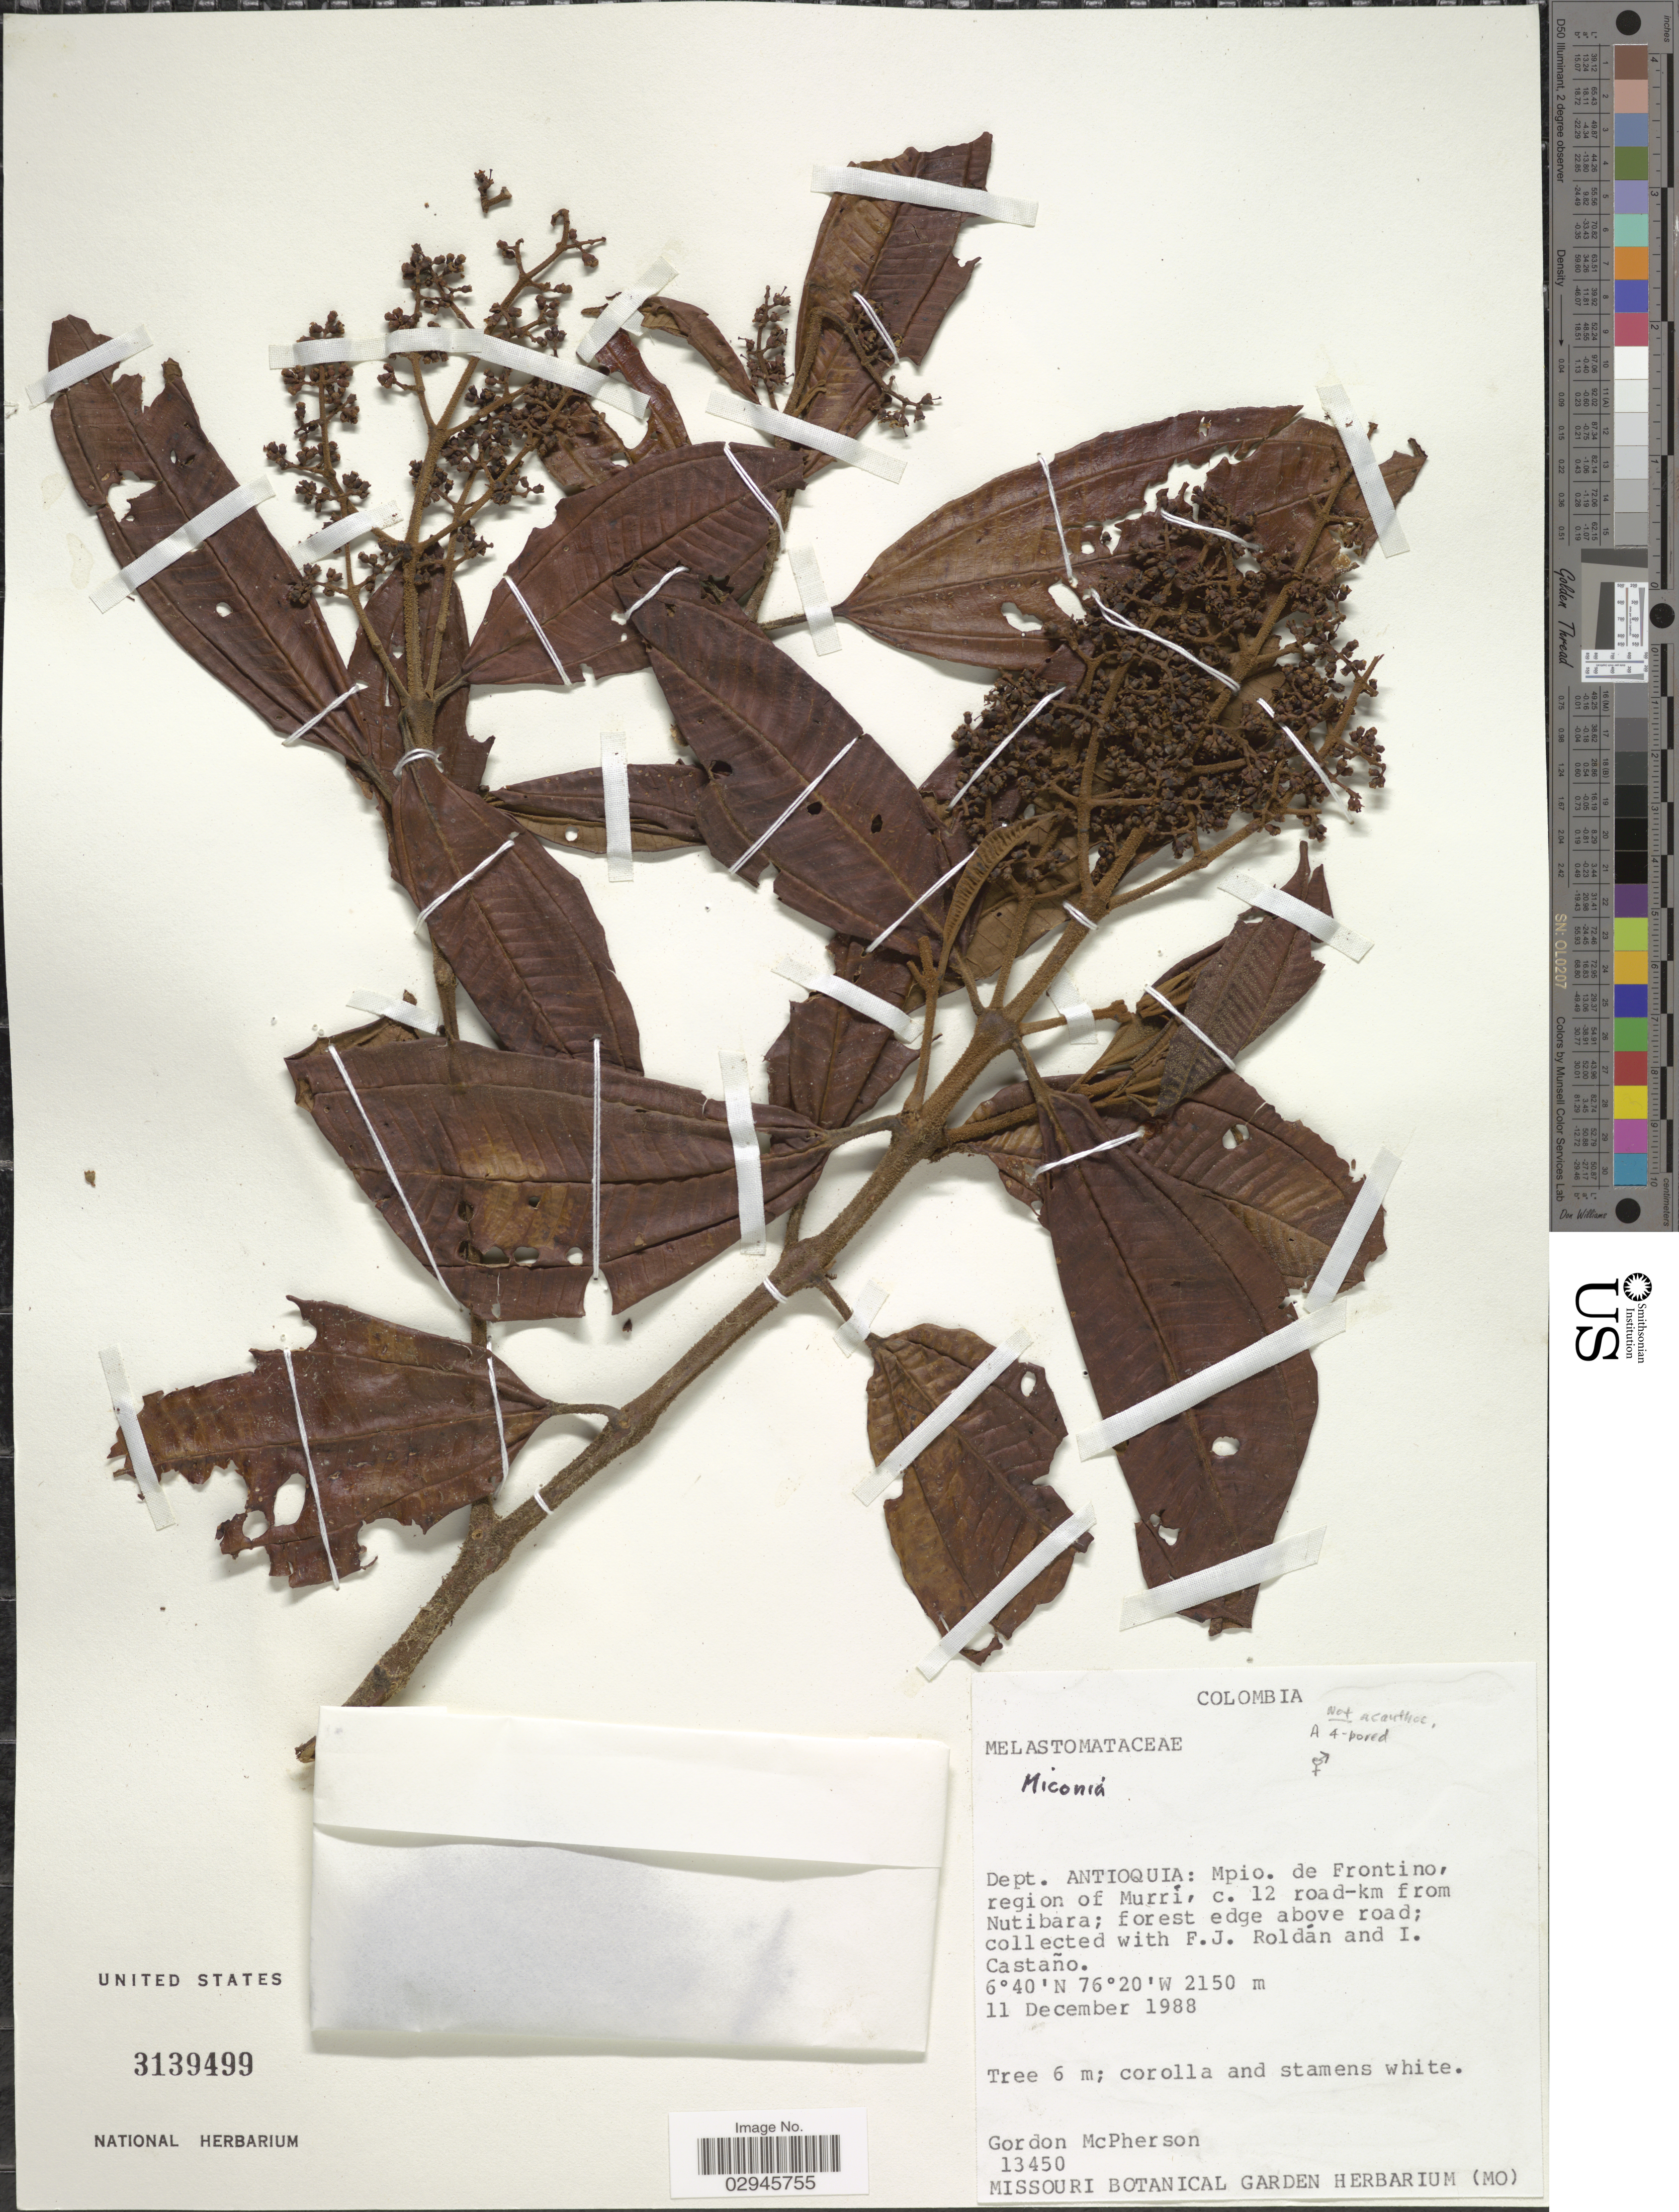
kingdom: Plantae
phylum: Tracheophyta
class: Magnoliopsida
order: Myrtales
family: Melastomataceae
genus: Miconia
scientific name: Miconia sp.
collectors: G. D. McPherson, F. J. Roldán & I. Castaño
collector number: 13450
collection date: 1988-12-11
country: Colombia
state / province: Antioquia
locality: Dept. Antioquia: Mpio. de Frontino, region of Murrí, c. 12 road-km from Nutibara; forest edge above road.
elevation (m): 2150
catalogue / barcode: US 3139499